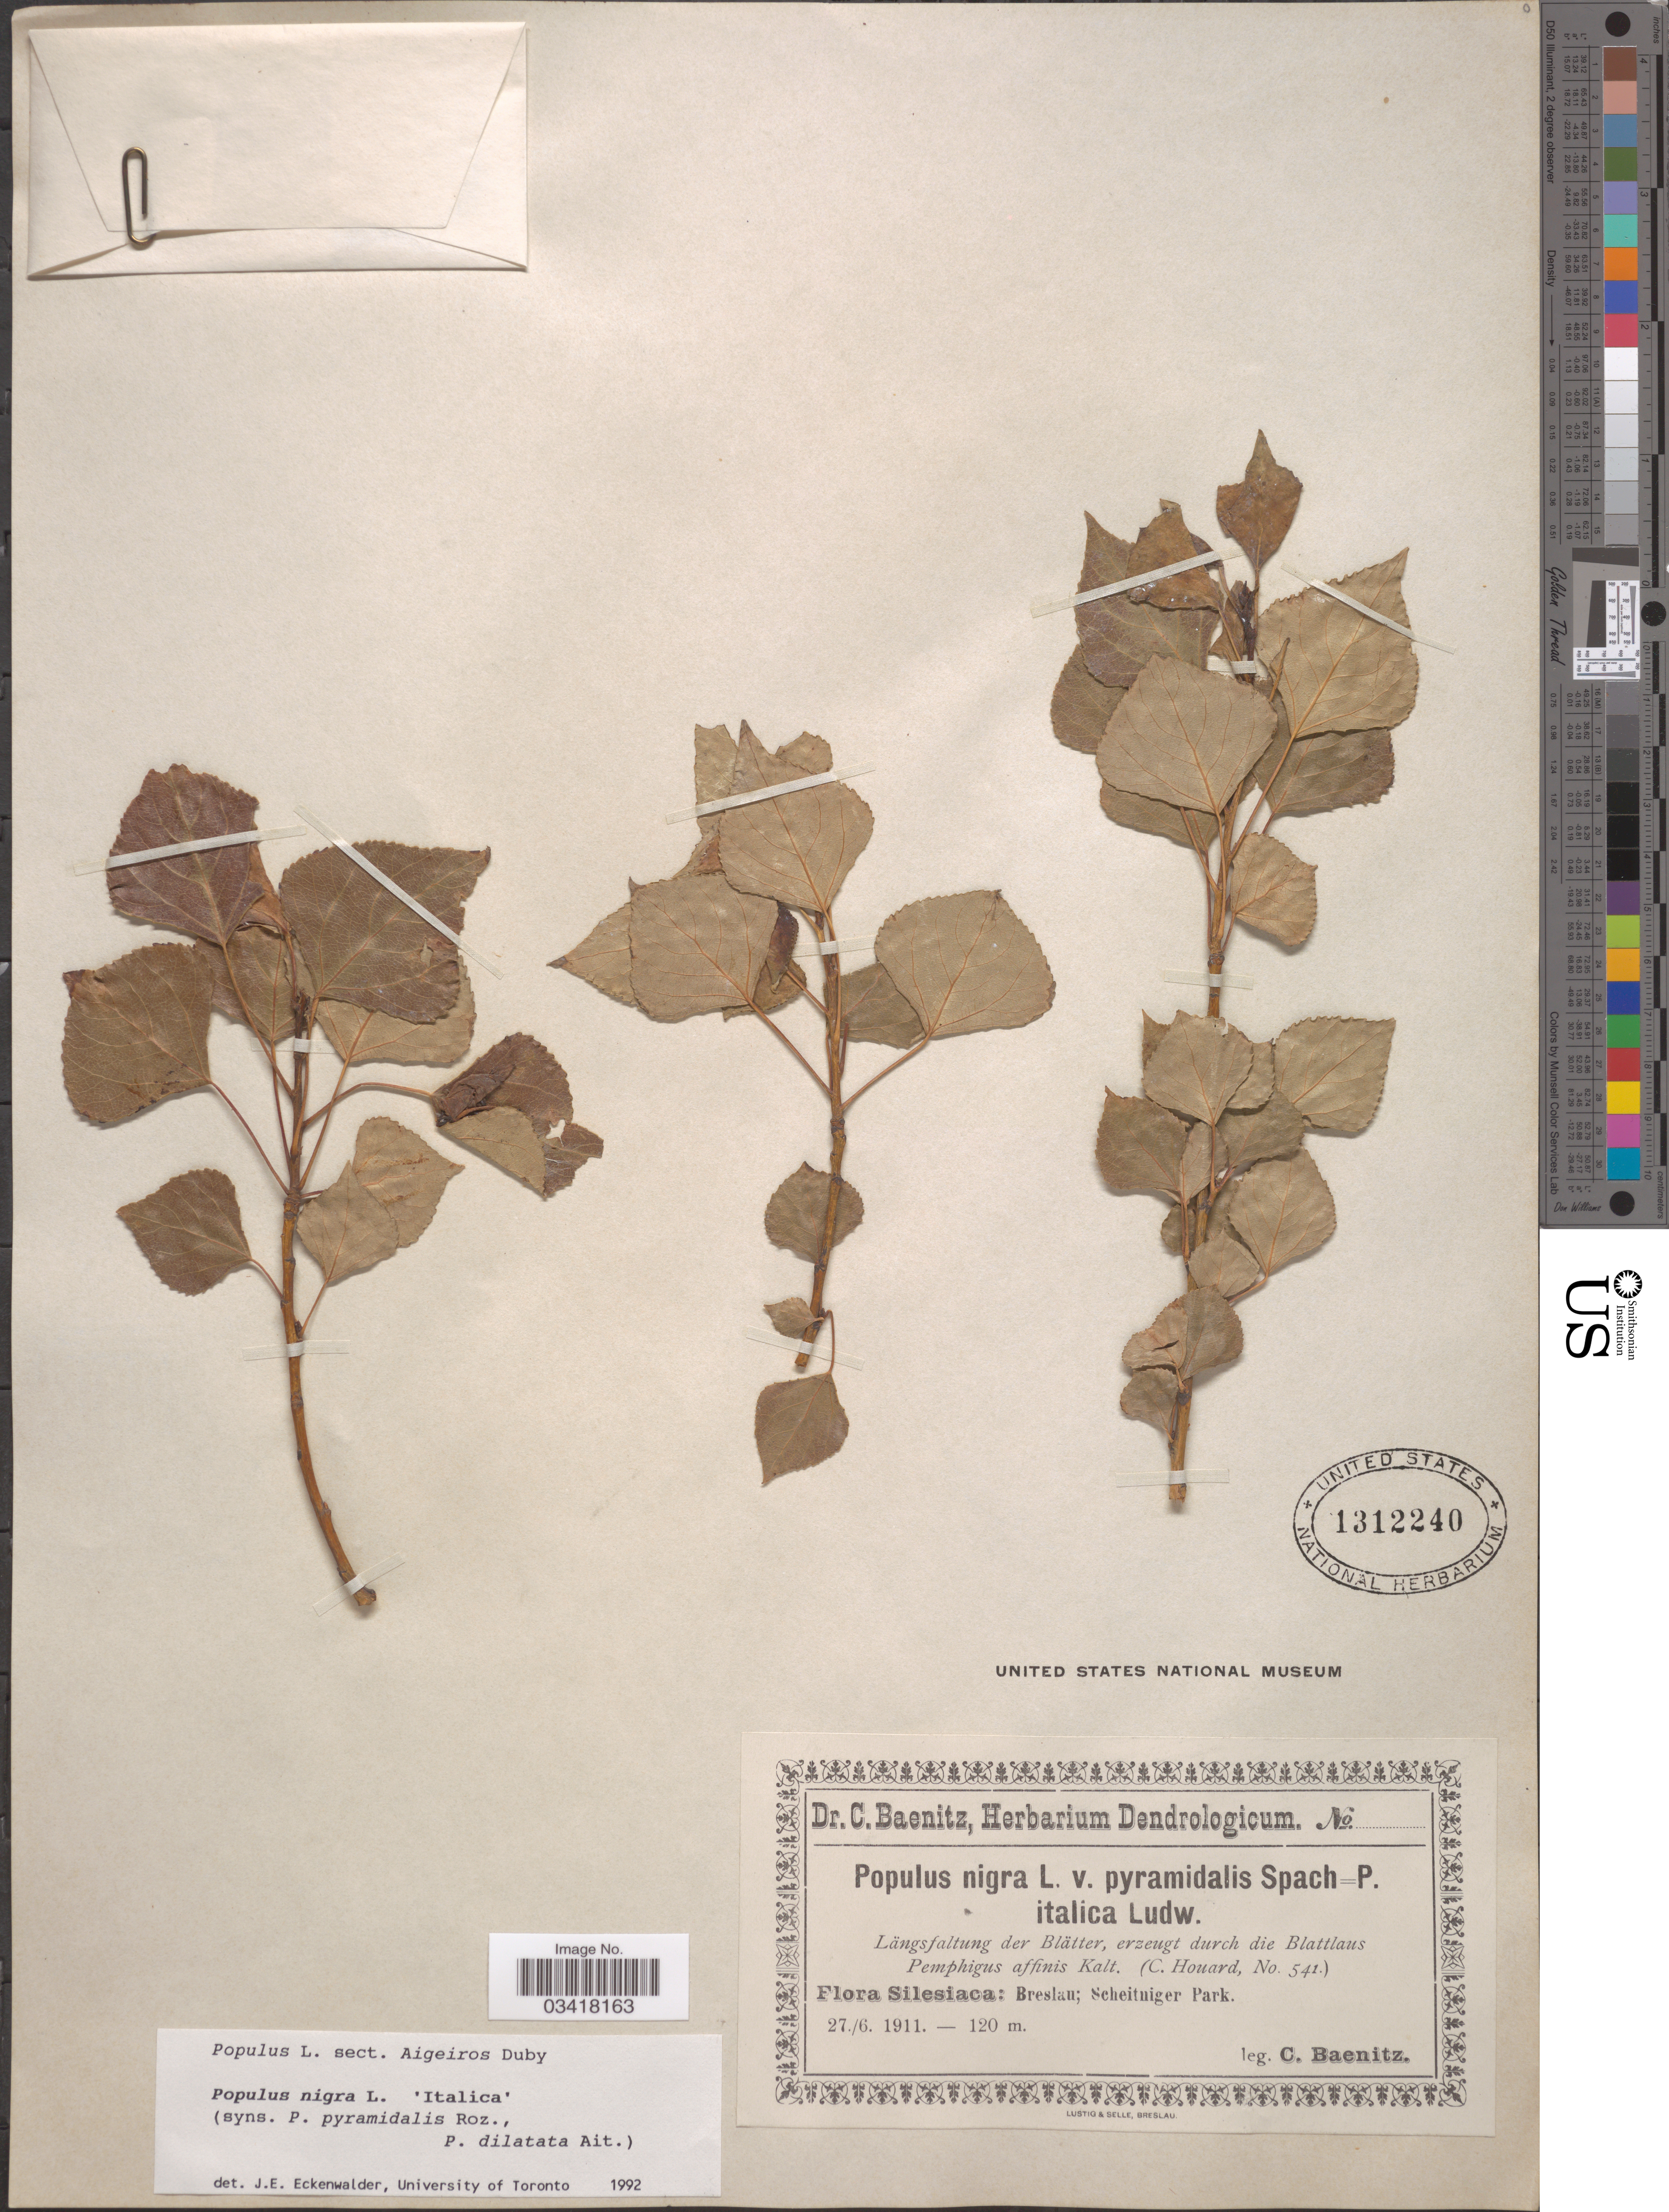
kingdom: Plantae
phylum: Tracheophyta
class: Magnoliopsida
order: Malpighiales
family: Salicaceae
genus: Populus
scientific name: Populus nigra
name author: L.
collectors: C. G. Baenitz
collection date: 1911-06-27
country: Poland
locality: Silesiaca: Breslau; Scheitniger Park.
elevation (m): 120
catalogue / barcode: US 1312240